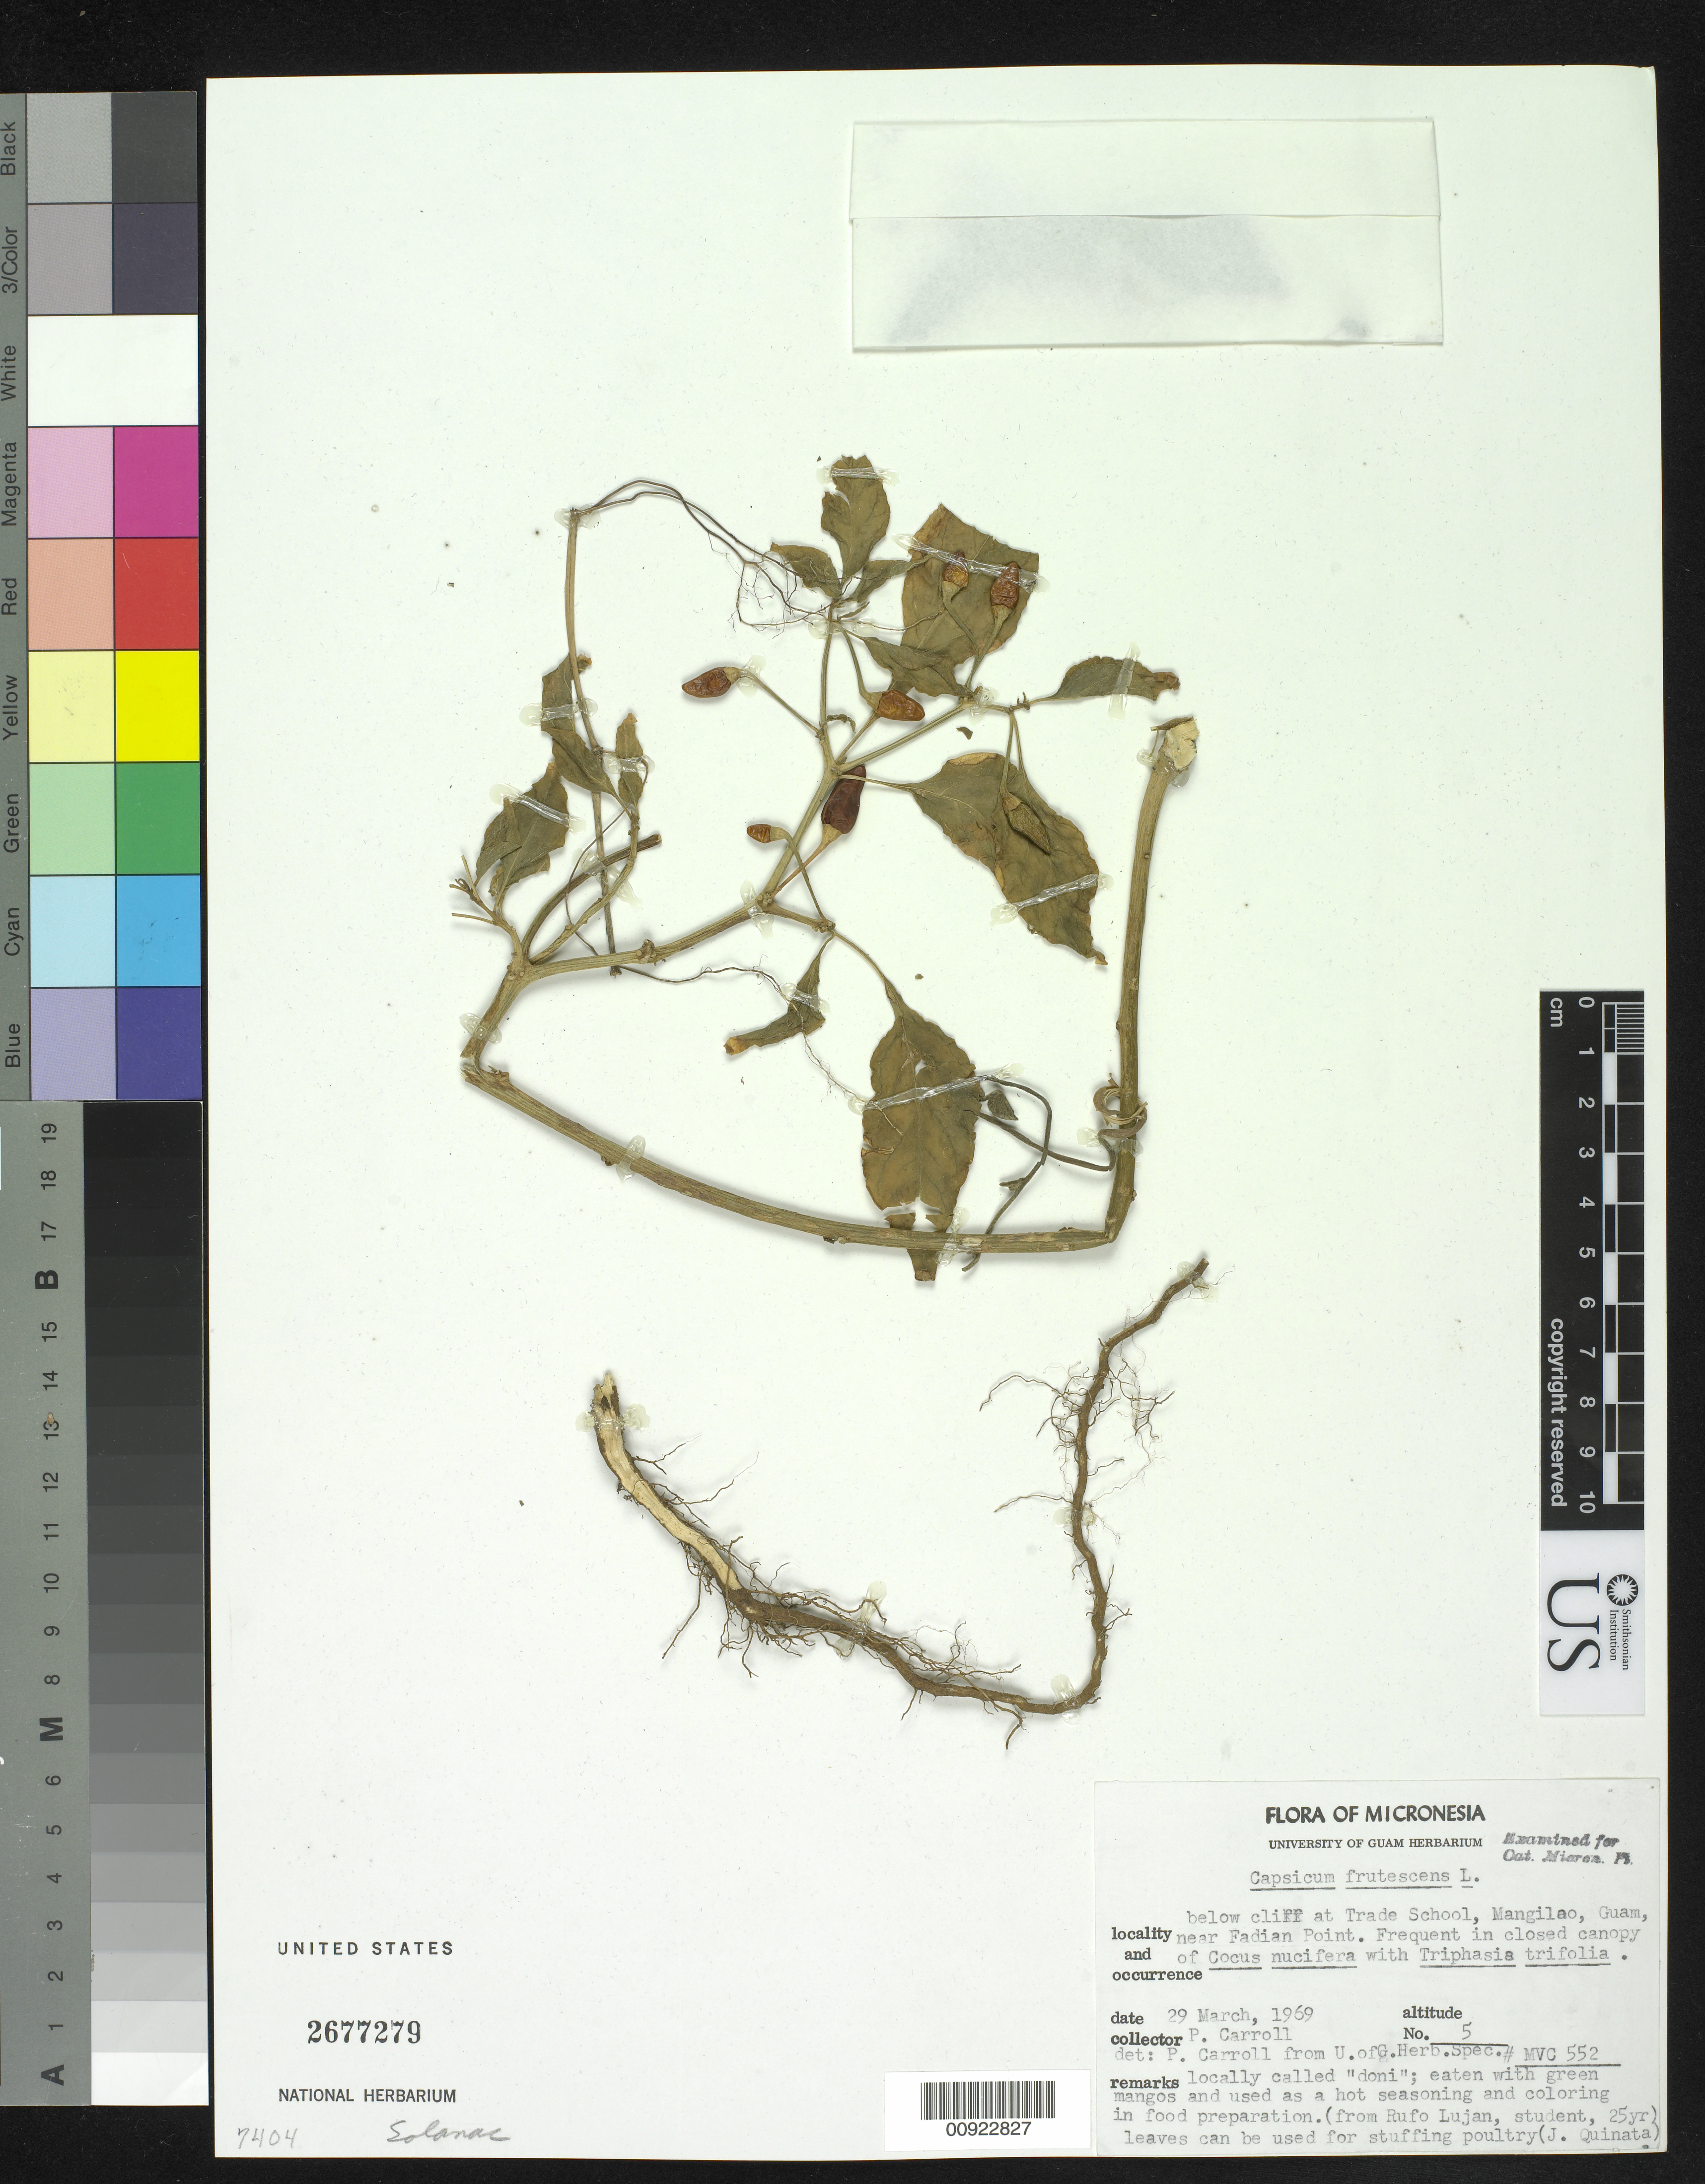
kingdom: Plantae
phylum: Tracheophyta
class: Magnoliopsida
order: Solanales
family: Solanaceae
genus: Capsicum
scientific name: Capsicum frutescens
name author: L.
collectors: P. Carroll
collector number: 5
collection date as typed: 29 Mar 1969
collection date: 1969-03-29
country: Guam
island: Guam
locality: below cliff at Trade School, Mangilao, Guam near Fadian Point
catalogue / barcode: US 2677279